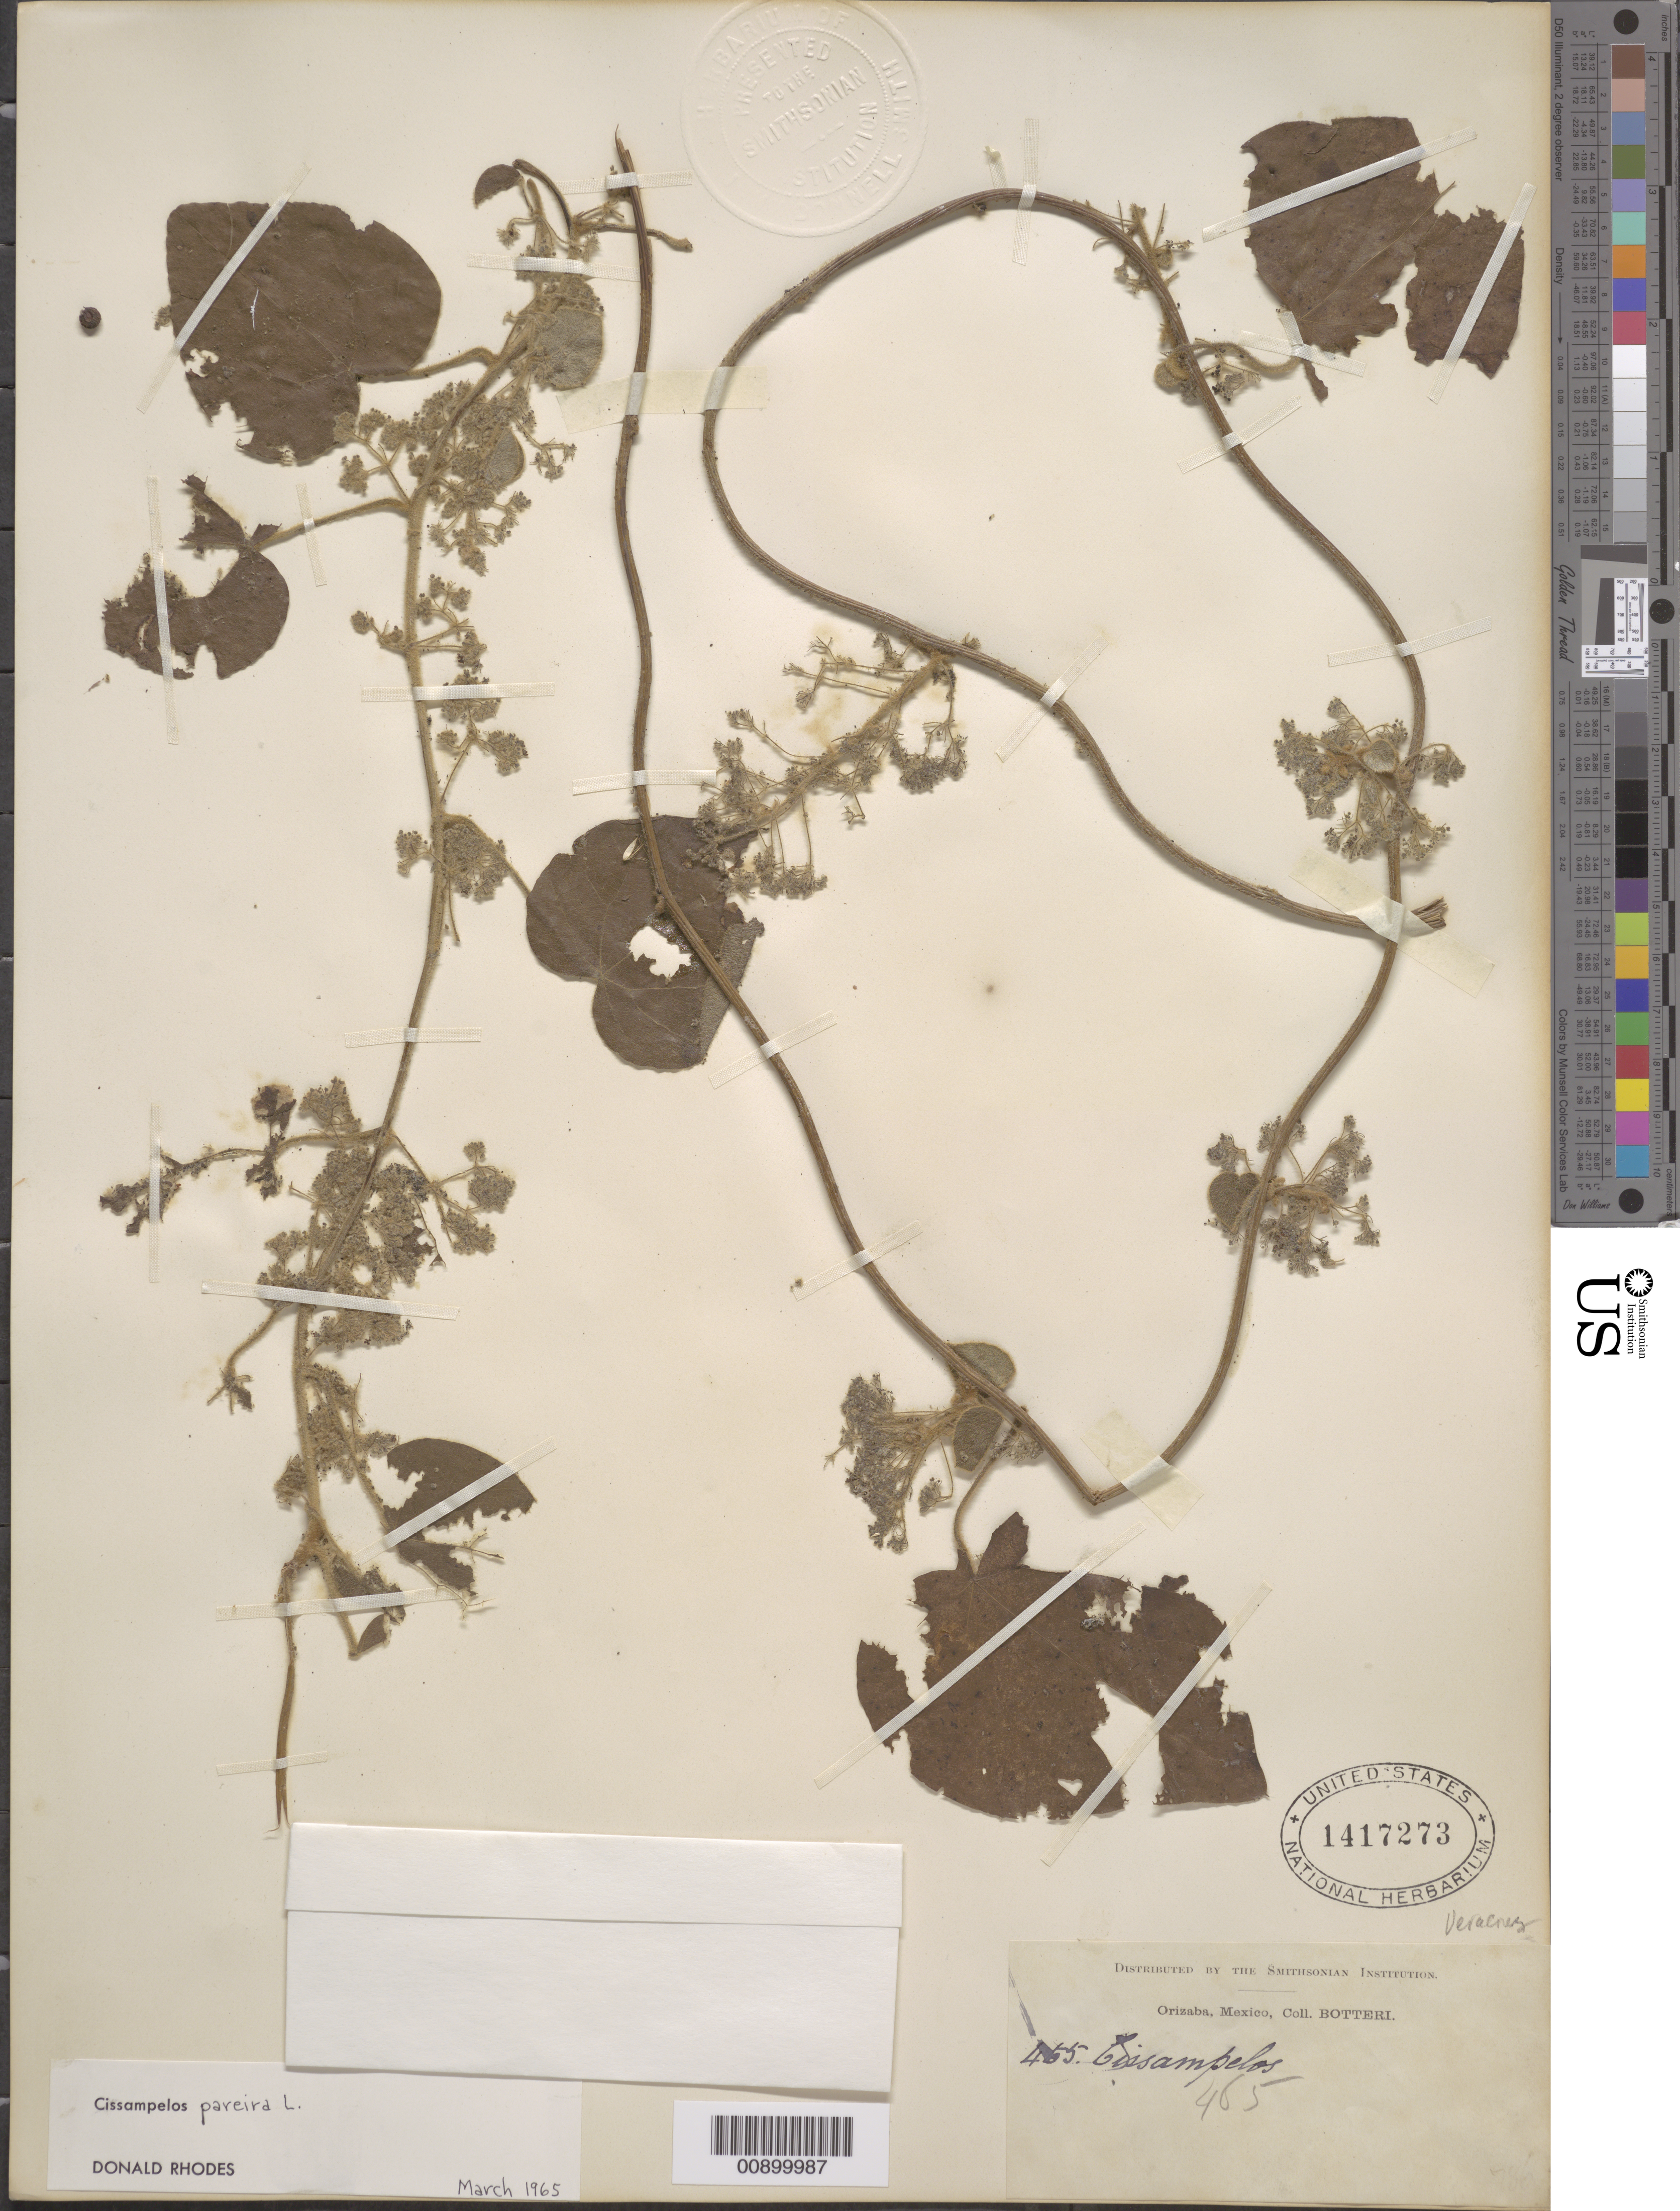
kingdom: Plantae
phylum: Tracheophyta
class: Magnoliopsida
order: Ranunculales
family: Menispermaceae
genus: Cissampelos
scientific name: Cissampelos pareira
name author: L.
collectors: M. Botteri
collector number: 465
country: Mexico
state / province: Veracruz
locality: Orizaba, Veracruz.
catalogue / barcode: US 1417273